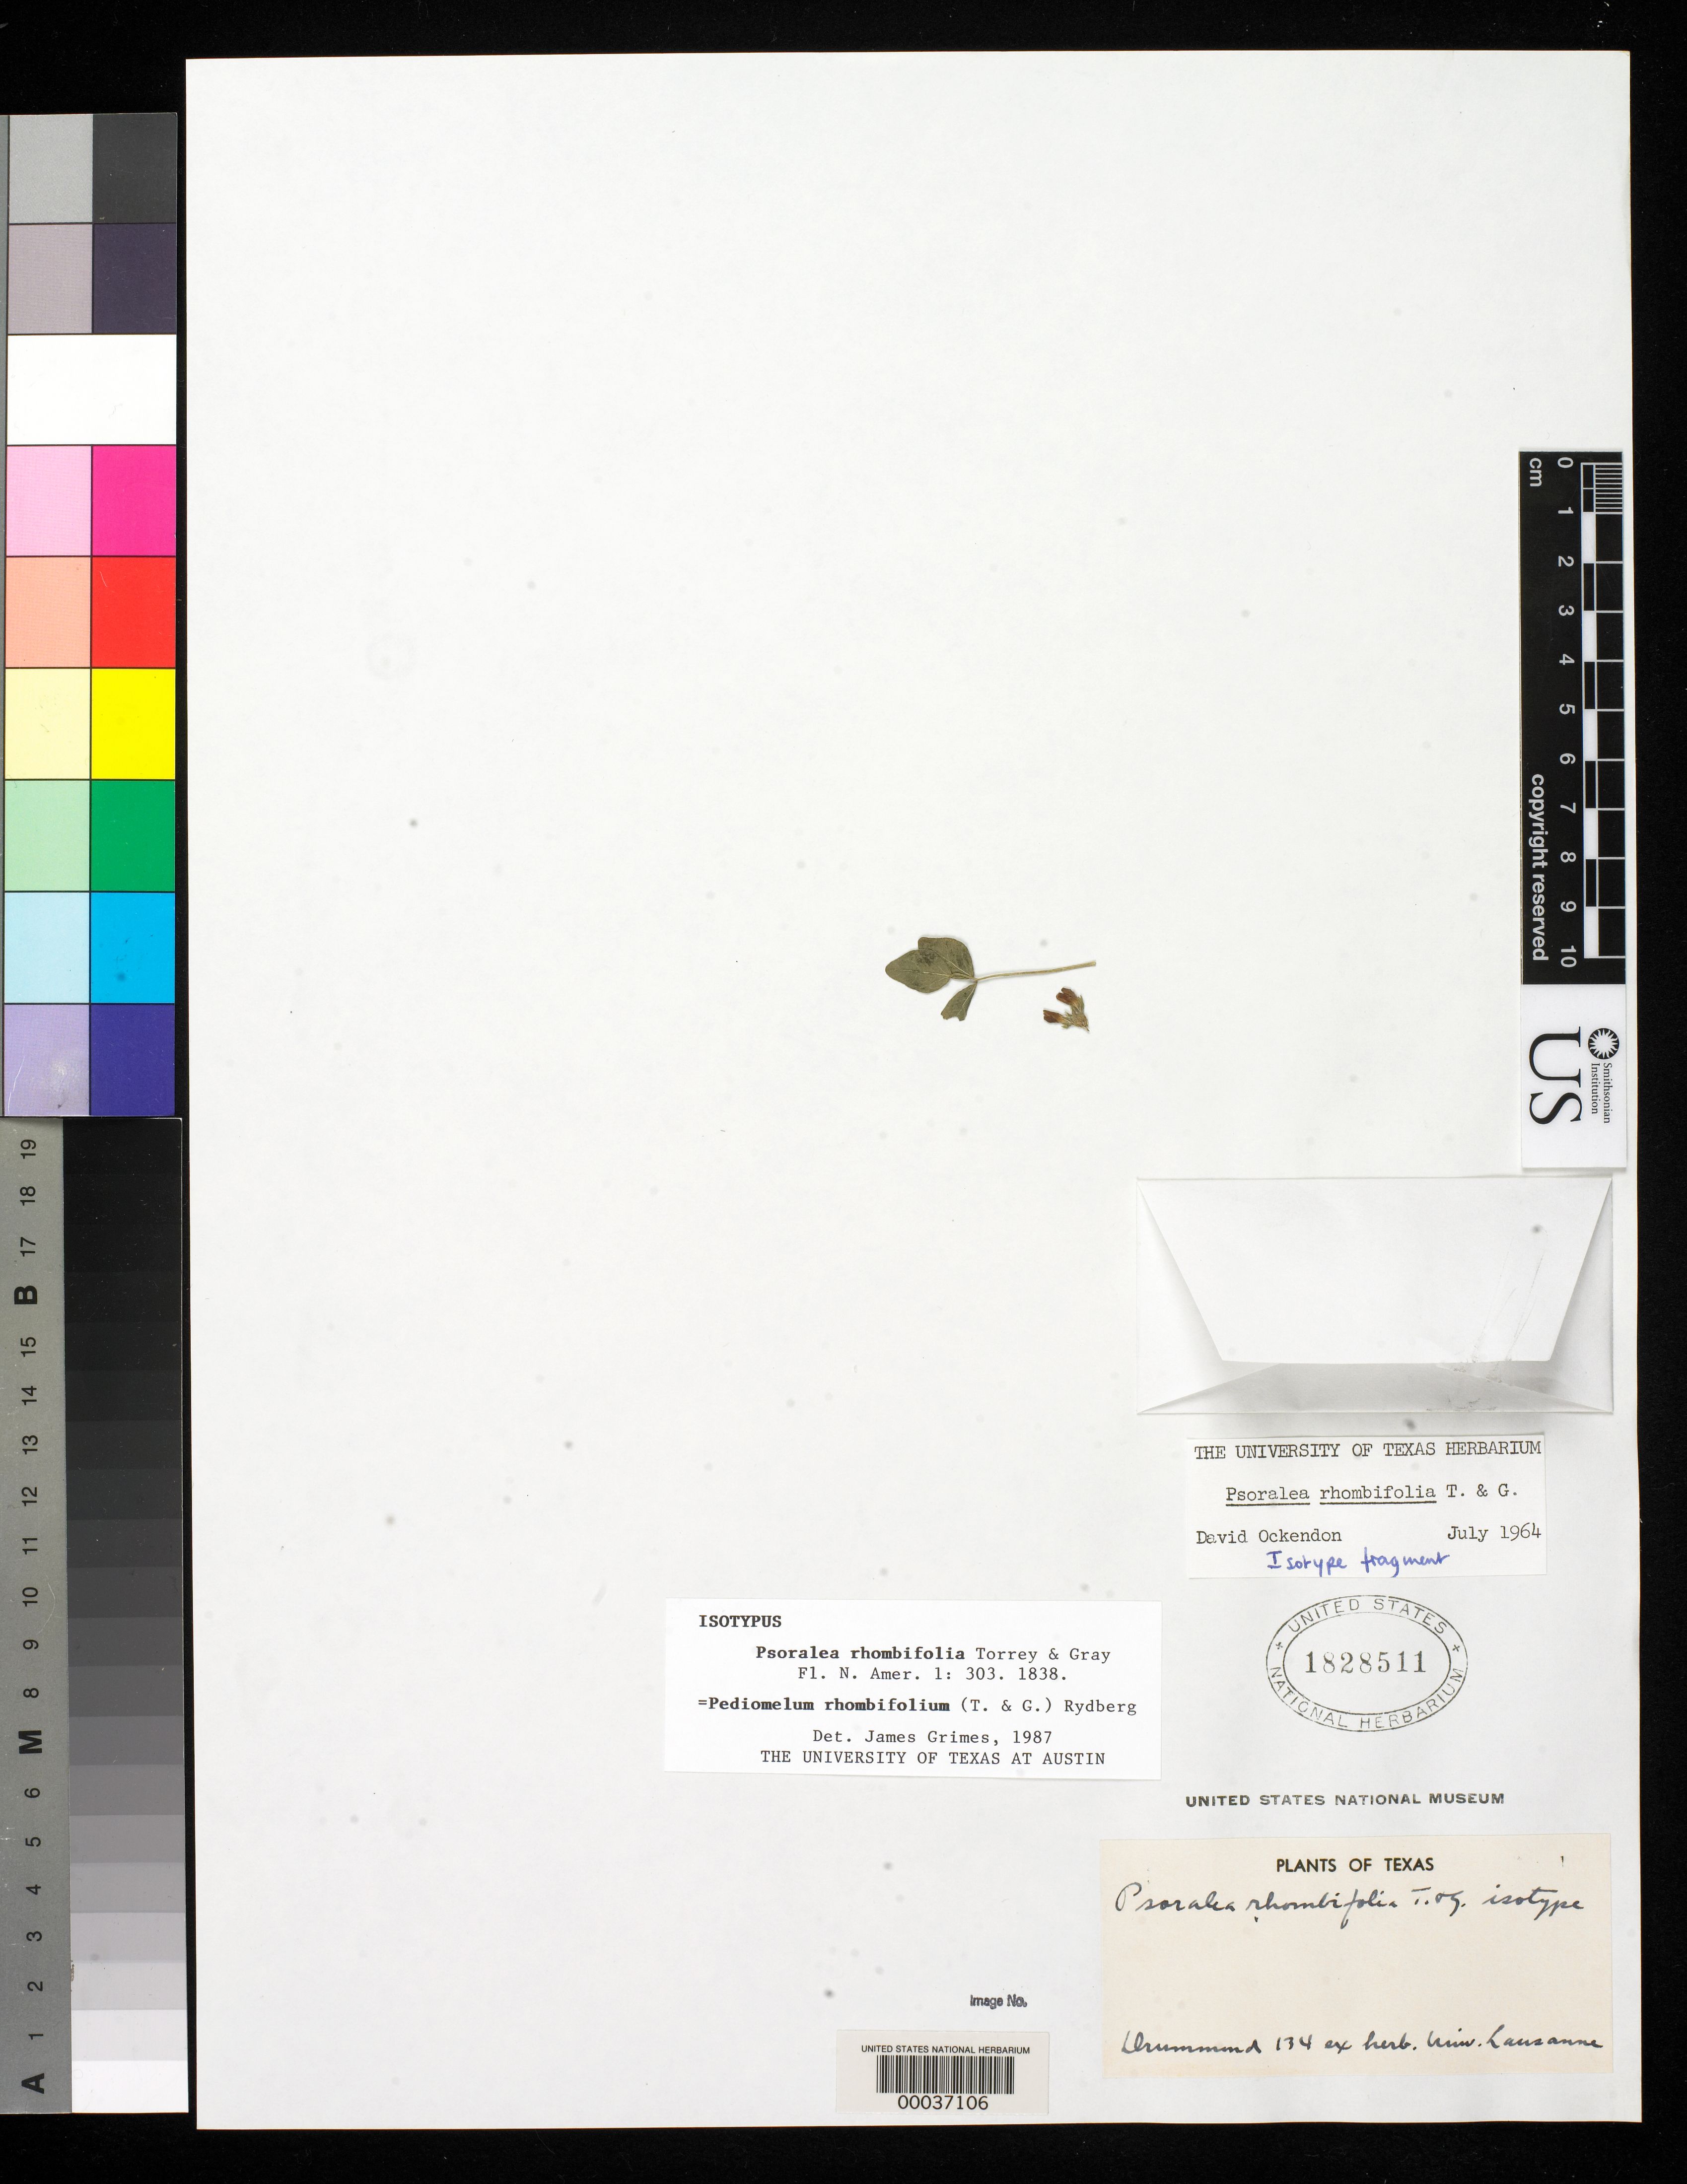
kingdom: Plantae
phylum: Tracheophyta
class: Magnoliopsida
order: Fabales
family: Fabaceae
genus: Psoralea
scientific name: Psoralea rhombifolia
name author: Torr. & A. Gray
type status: Type Material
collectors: T. Drummond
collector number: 134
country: United States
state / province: Texas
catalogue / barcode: US 1828511